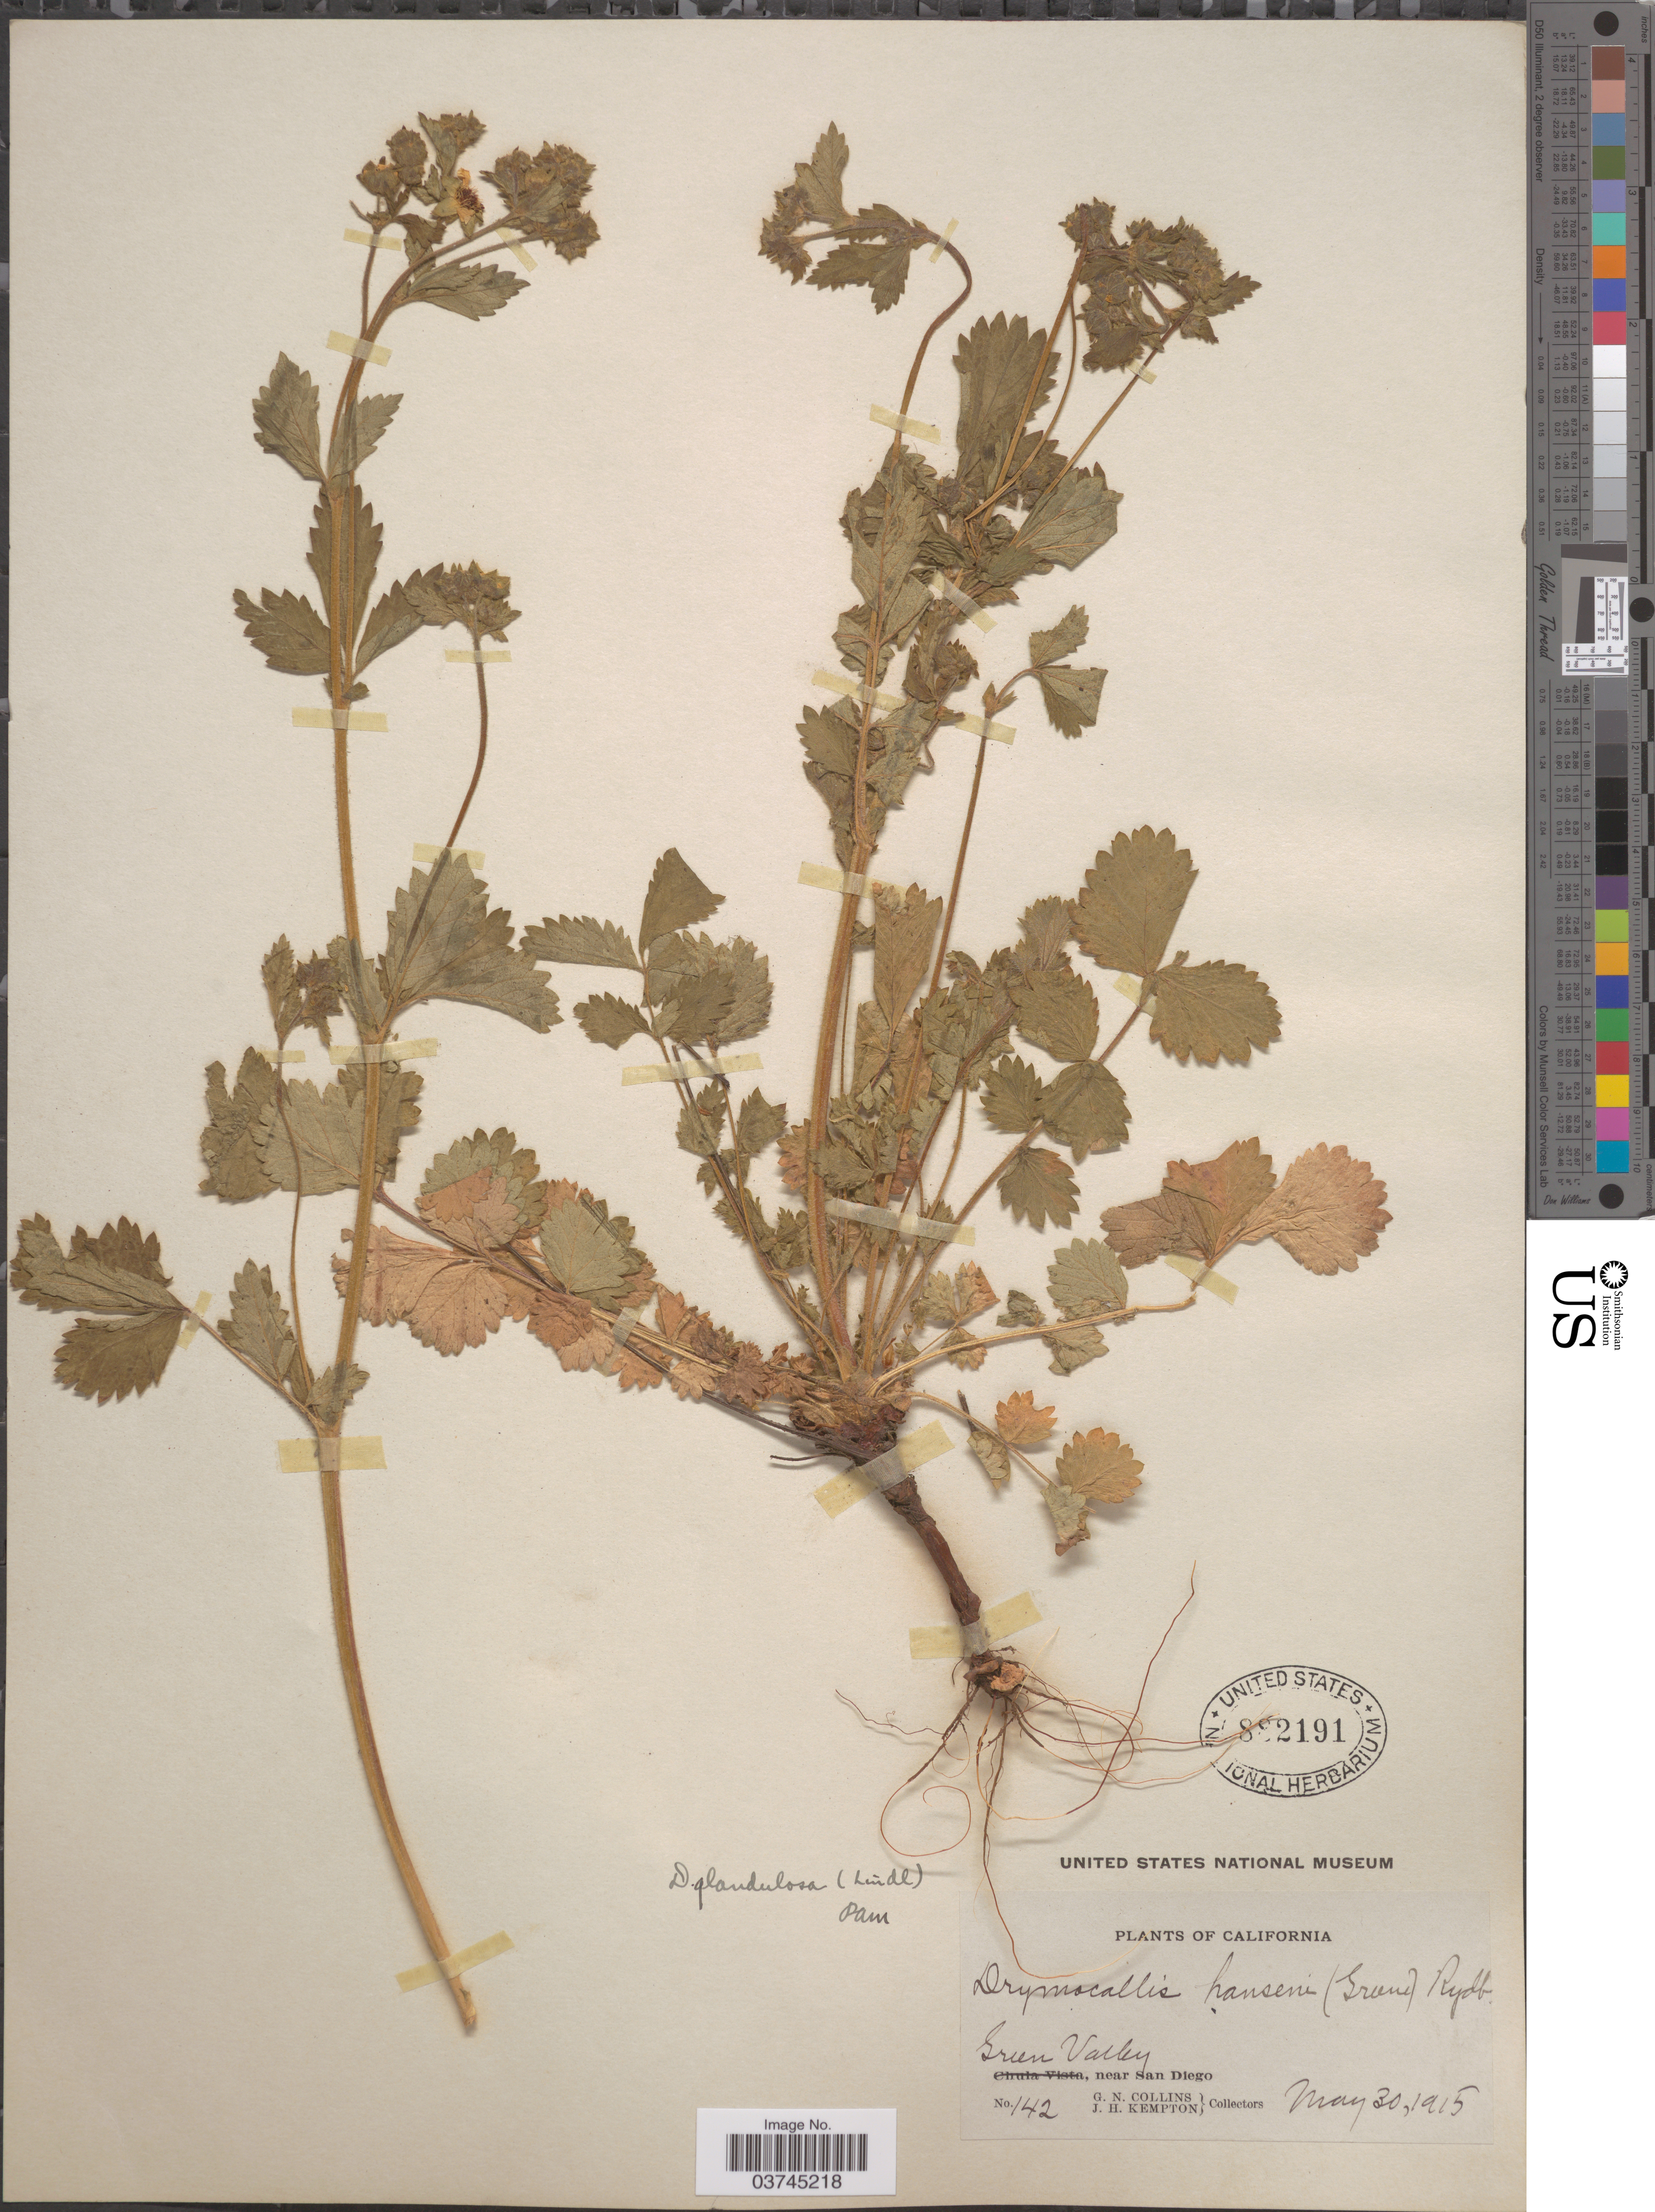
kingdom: Plantae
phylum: Tracheophyta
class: Magnoliopsida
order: Rosales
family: Rosaceae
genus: Drymocallis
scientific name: Drymocallis glandulosa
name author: (Lindl.) Rydb.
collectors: G. Collins & J. H. Kempton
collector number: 142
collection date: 1915-05-30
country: United States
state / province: California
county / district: San Diego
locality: Green Valley, near San Diego.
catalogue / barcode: US 882191